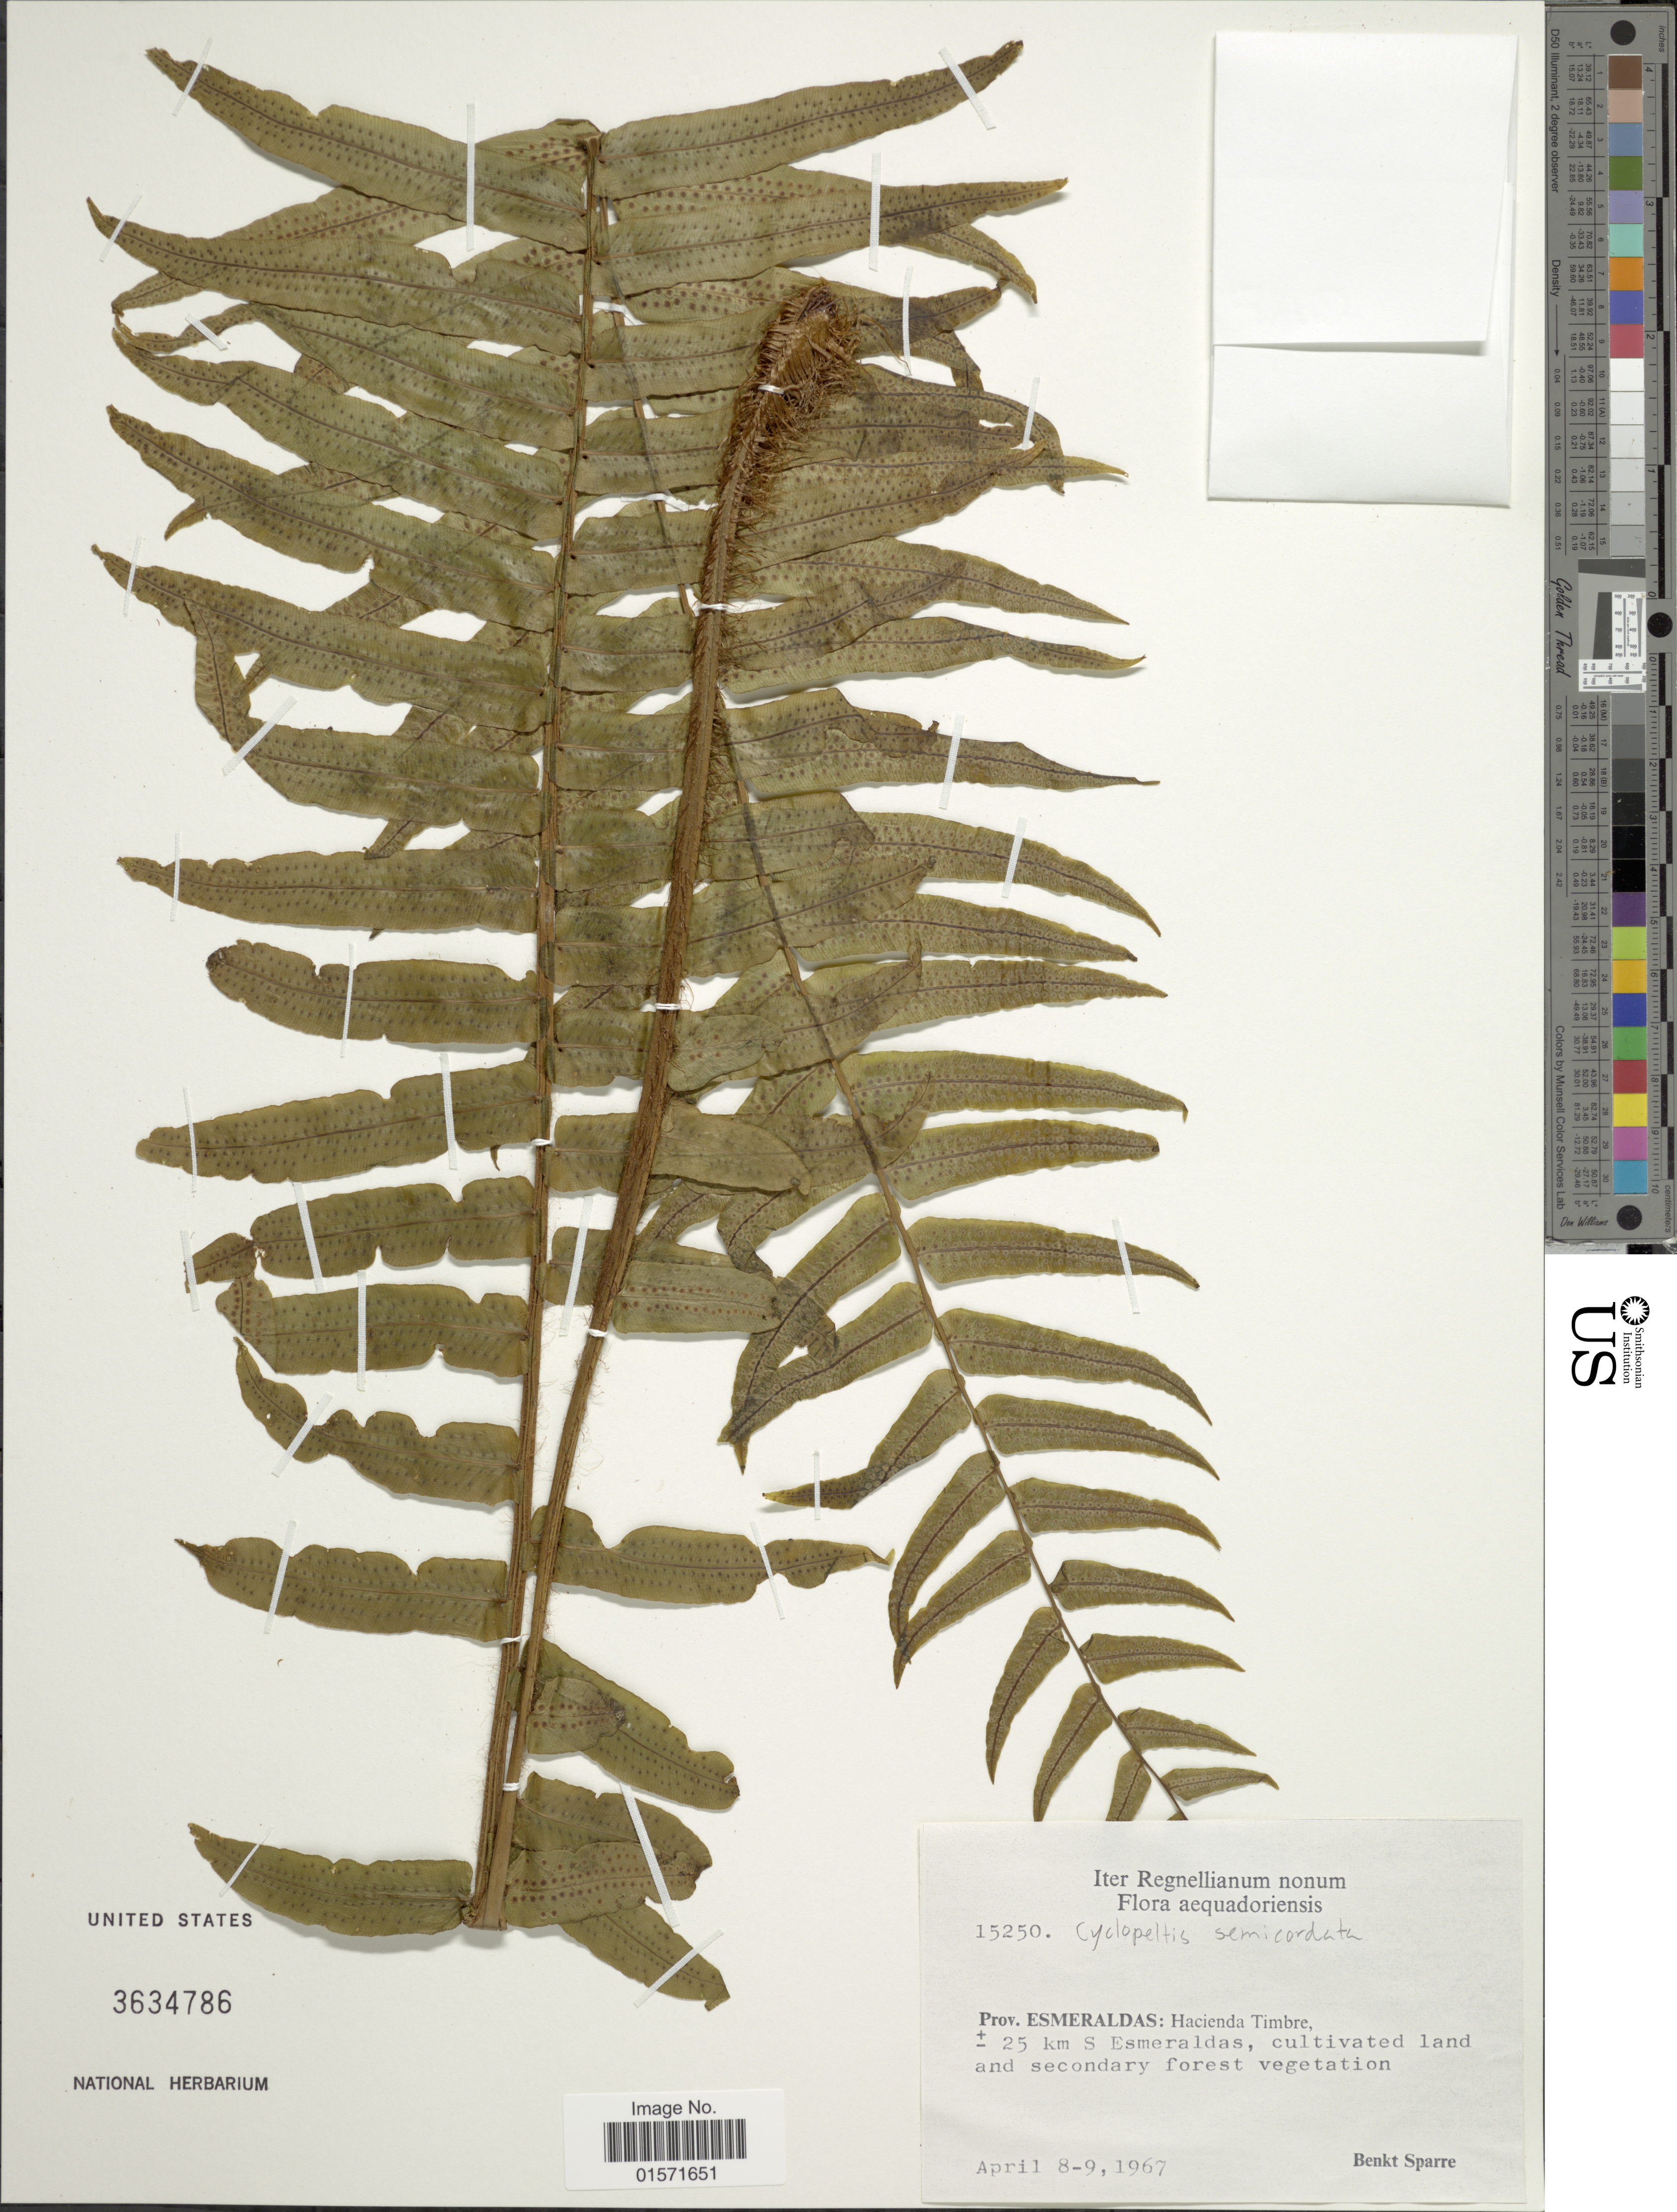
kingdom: Plantae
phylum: Tracheophyta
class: Polypodiopsida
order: Polypodiales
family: Lomariopsidaceae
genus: Cyclopeltis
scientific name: Cyclopeltis semicordata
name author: (Sw.) J. Sm.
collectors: B. Sparre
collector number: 15250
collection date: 1967-04-08/1967-04-09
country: Ecuador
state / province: Esmeraldas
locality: Prov. Esmeraldas: Hacienda Timbre, 25 km S Esmeraldas, cultivated land and secondary forest vegetation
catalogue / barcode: US 3634786